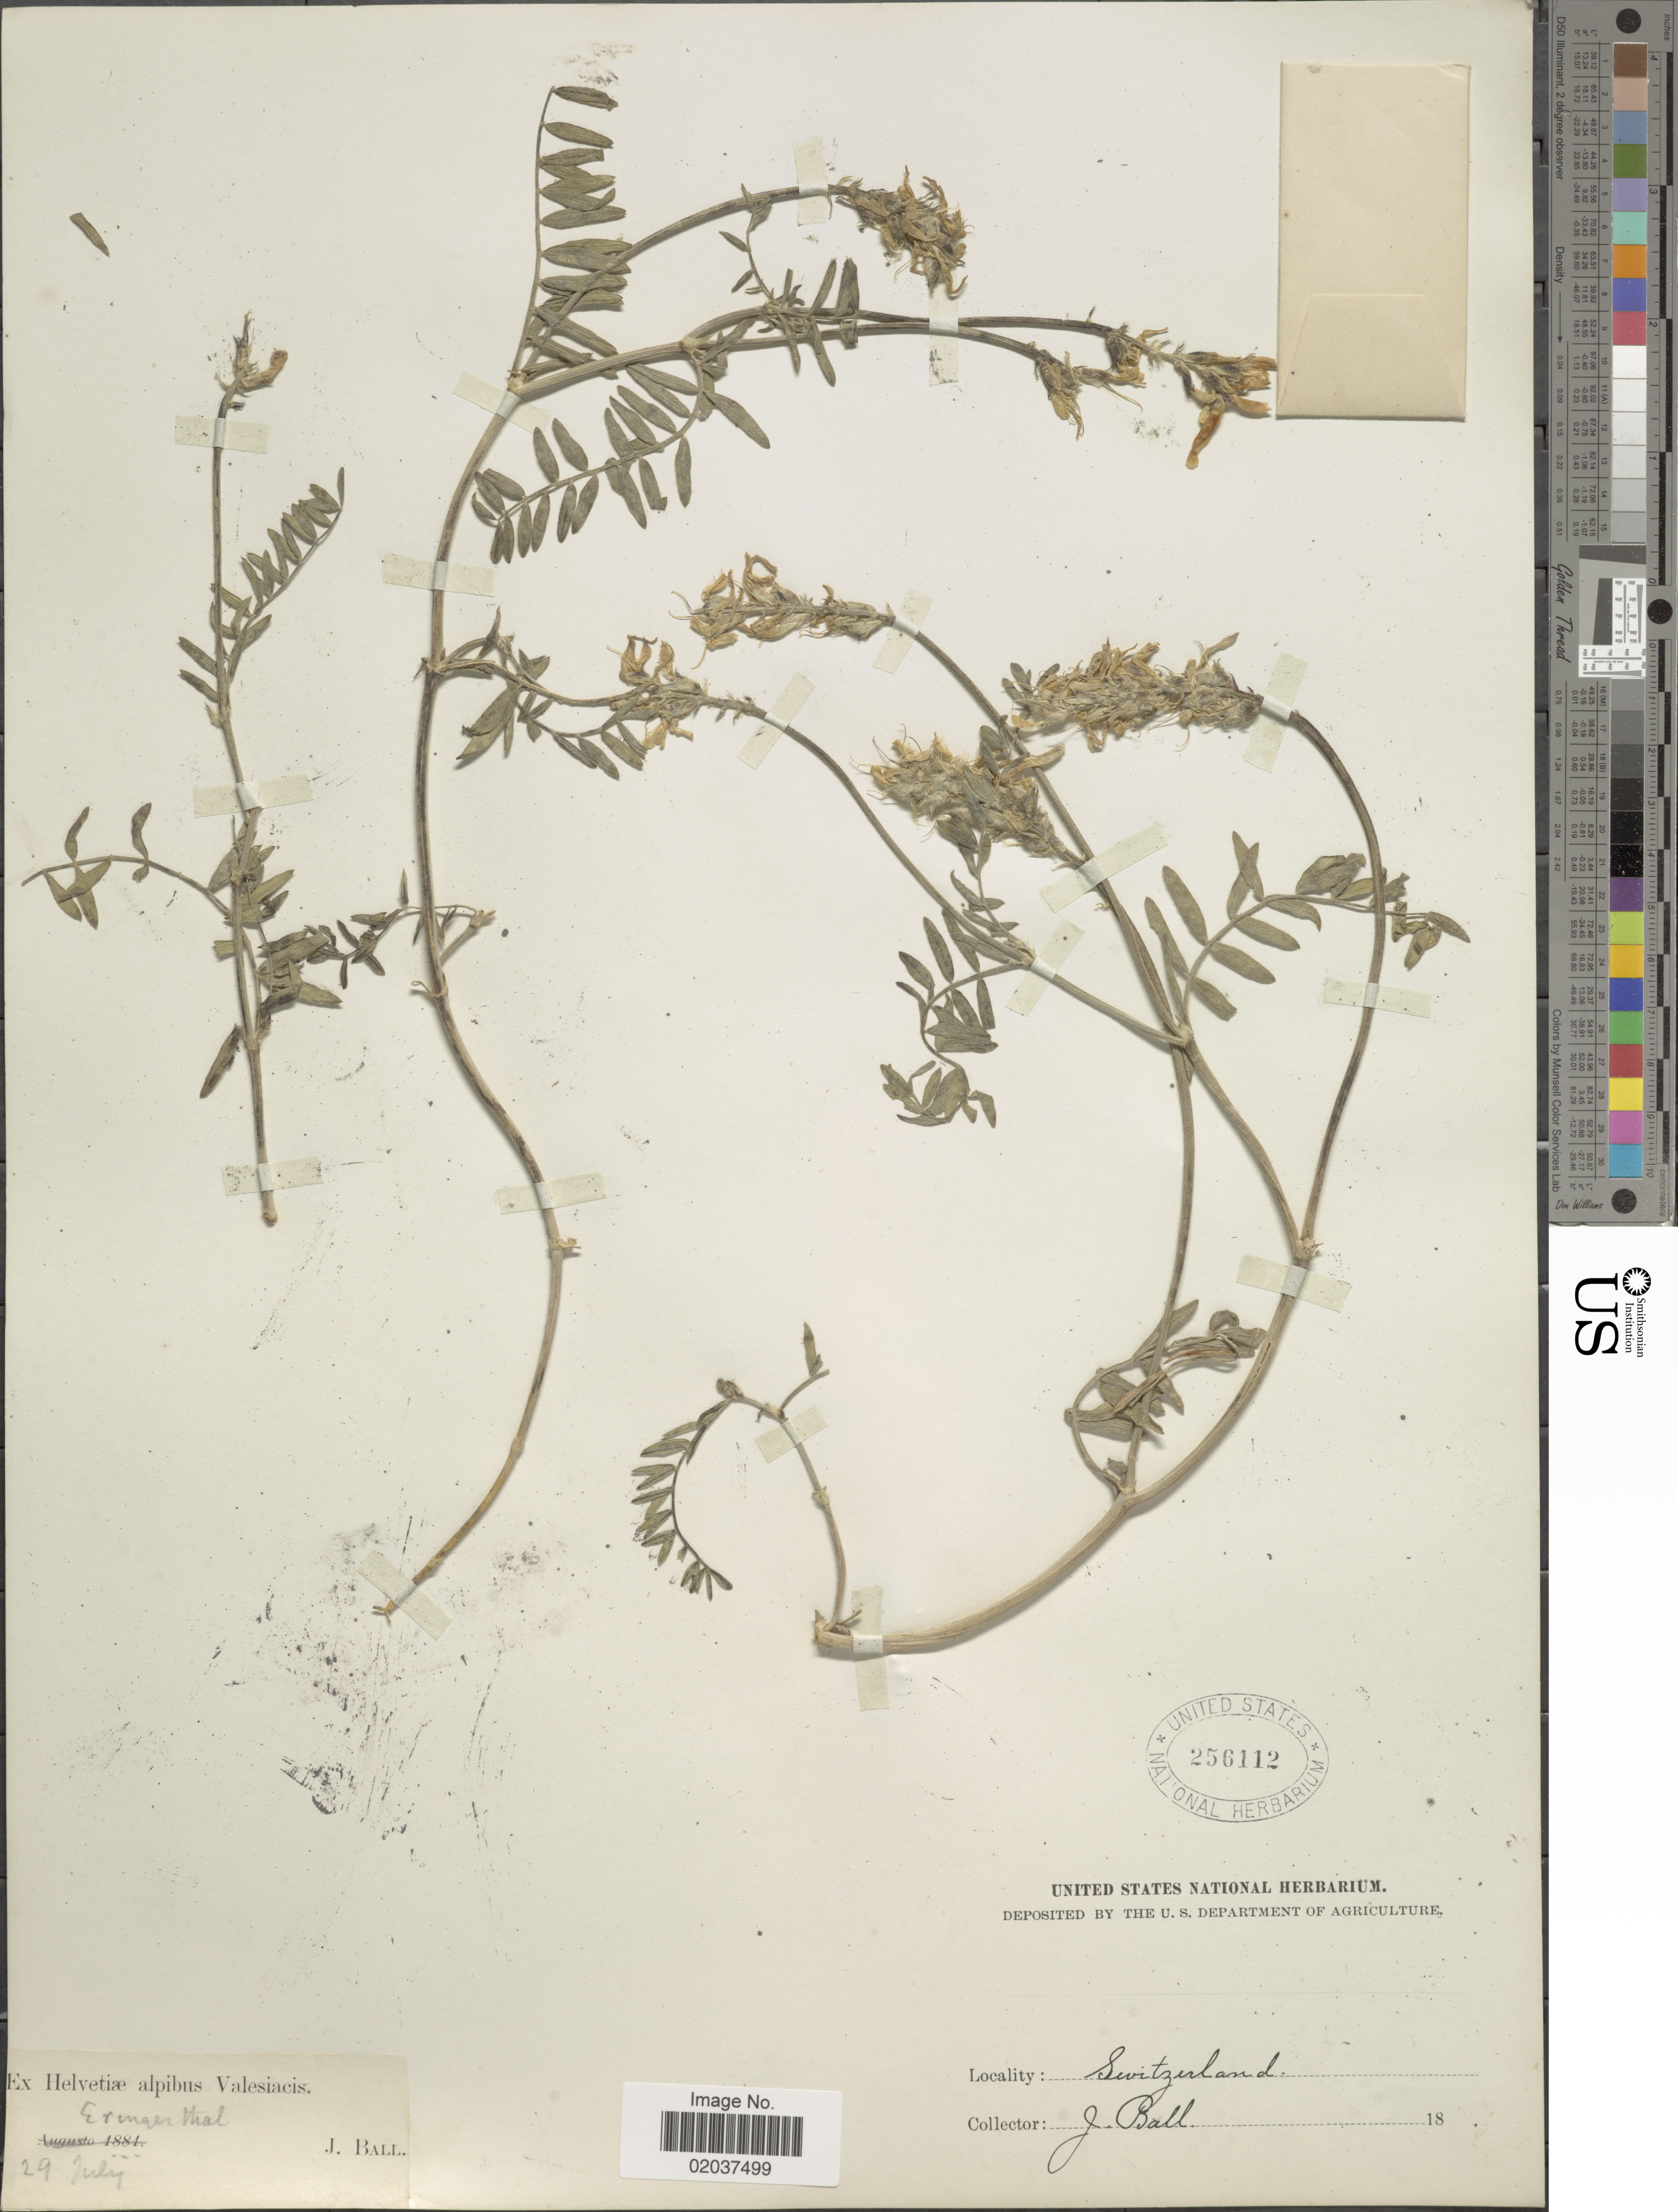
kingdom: Plantae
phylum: Tracheophyta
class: Magnoliopsida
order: Fabales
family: Fabaceae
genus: Astragalus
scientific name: Astragalus sp.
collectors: J. Ball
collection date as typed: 18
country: Switzerland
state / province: Valais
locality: Helvetiae alpibus Valesiacis, Ermgerthal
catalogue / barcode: US 256112